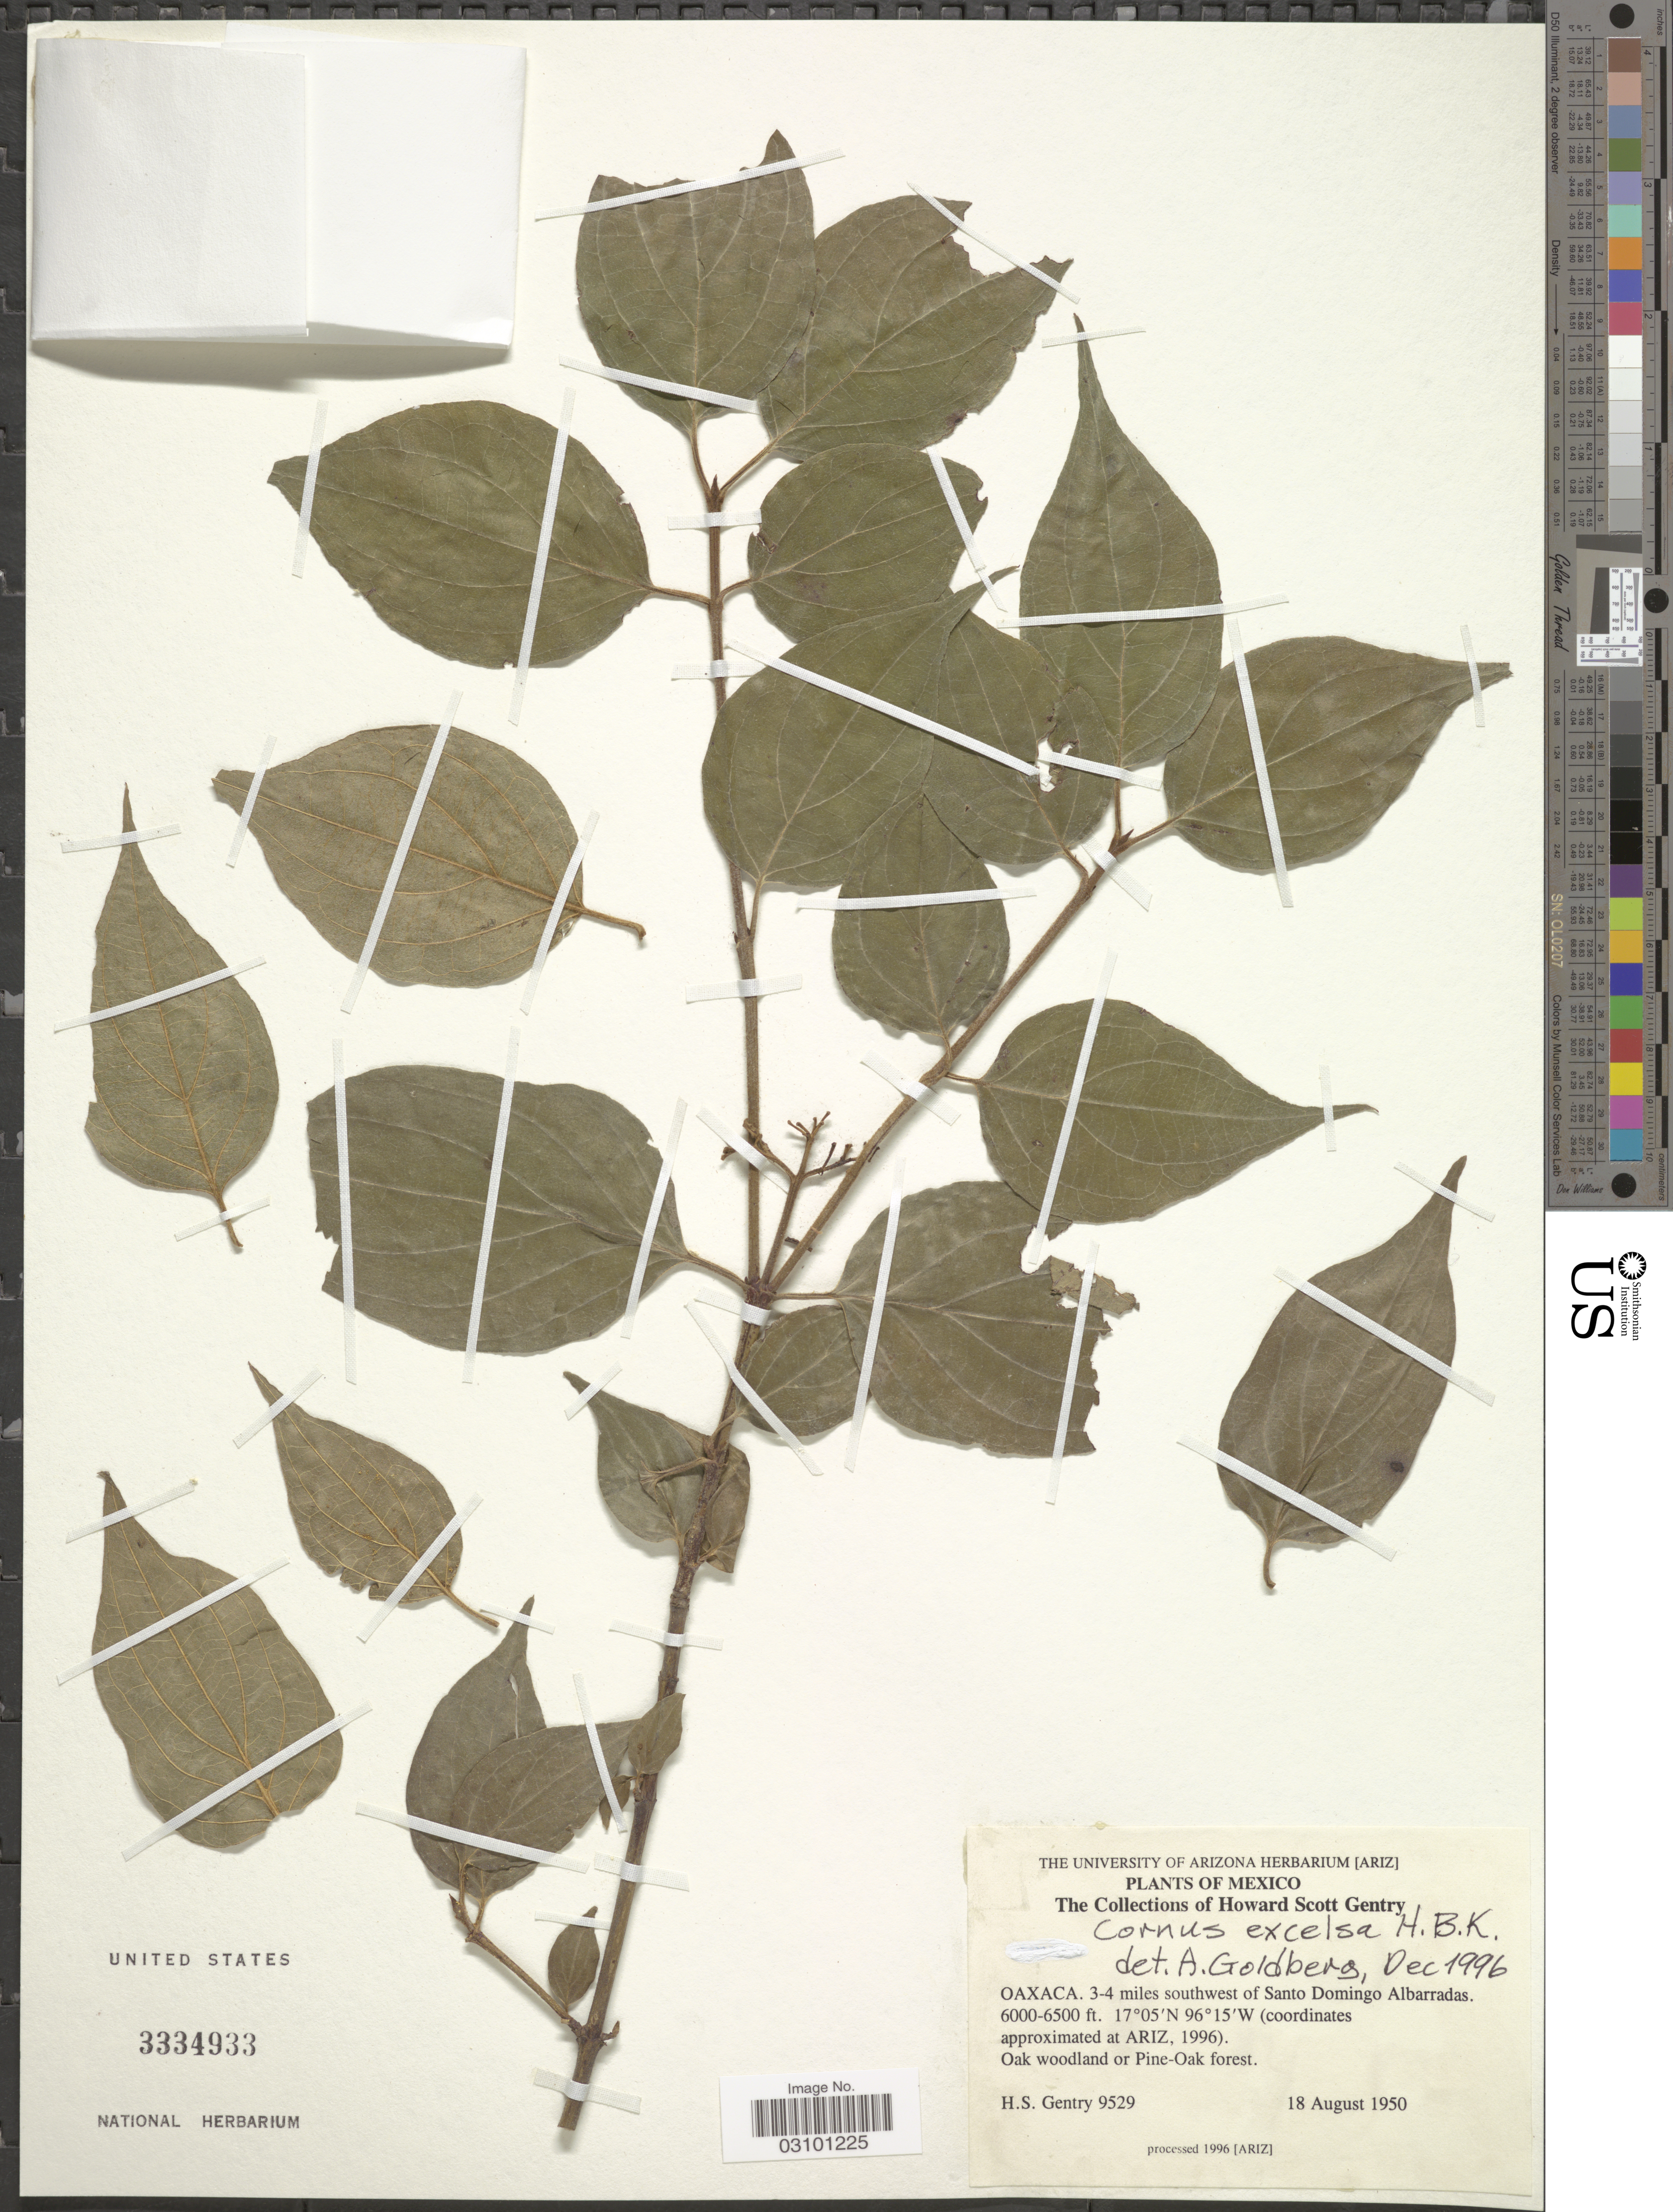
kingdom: Plantae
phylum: Tracheophyta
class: Magnoliopsida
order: Cornales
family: Cornaceae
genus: Cornus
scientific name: Cornus excelsa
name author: Kunth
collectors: H. S. Gentry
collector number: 9529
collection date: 1950-08-18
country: Mexico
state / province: Oaxaca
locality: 3-4 miles southwest of Santo Domingo Albarradas.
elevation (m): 1829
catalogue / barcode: US 3334933